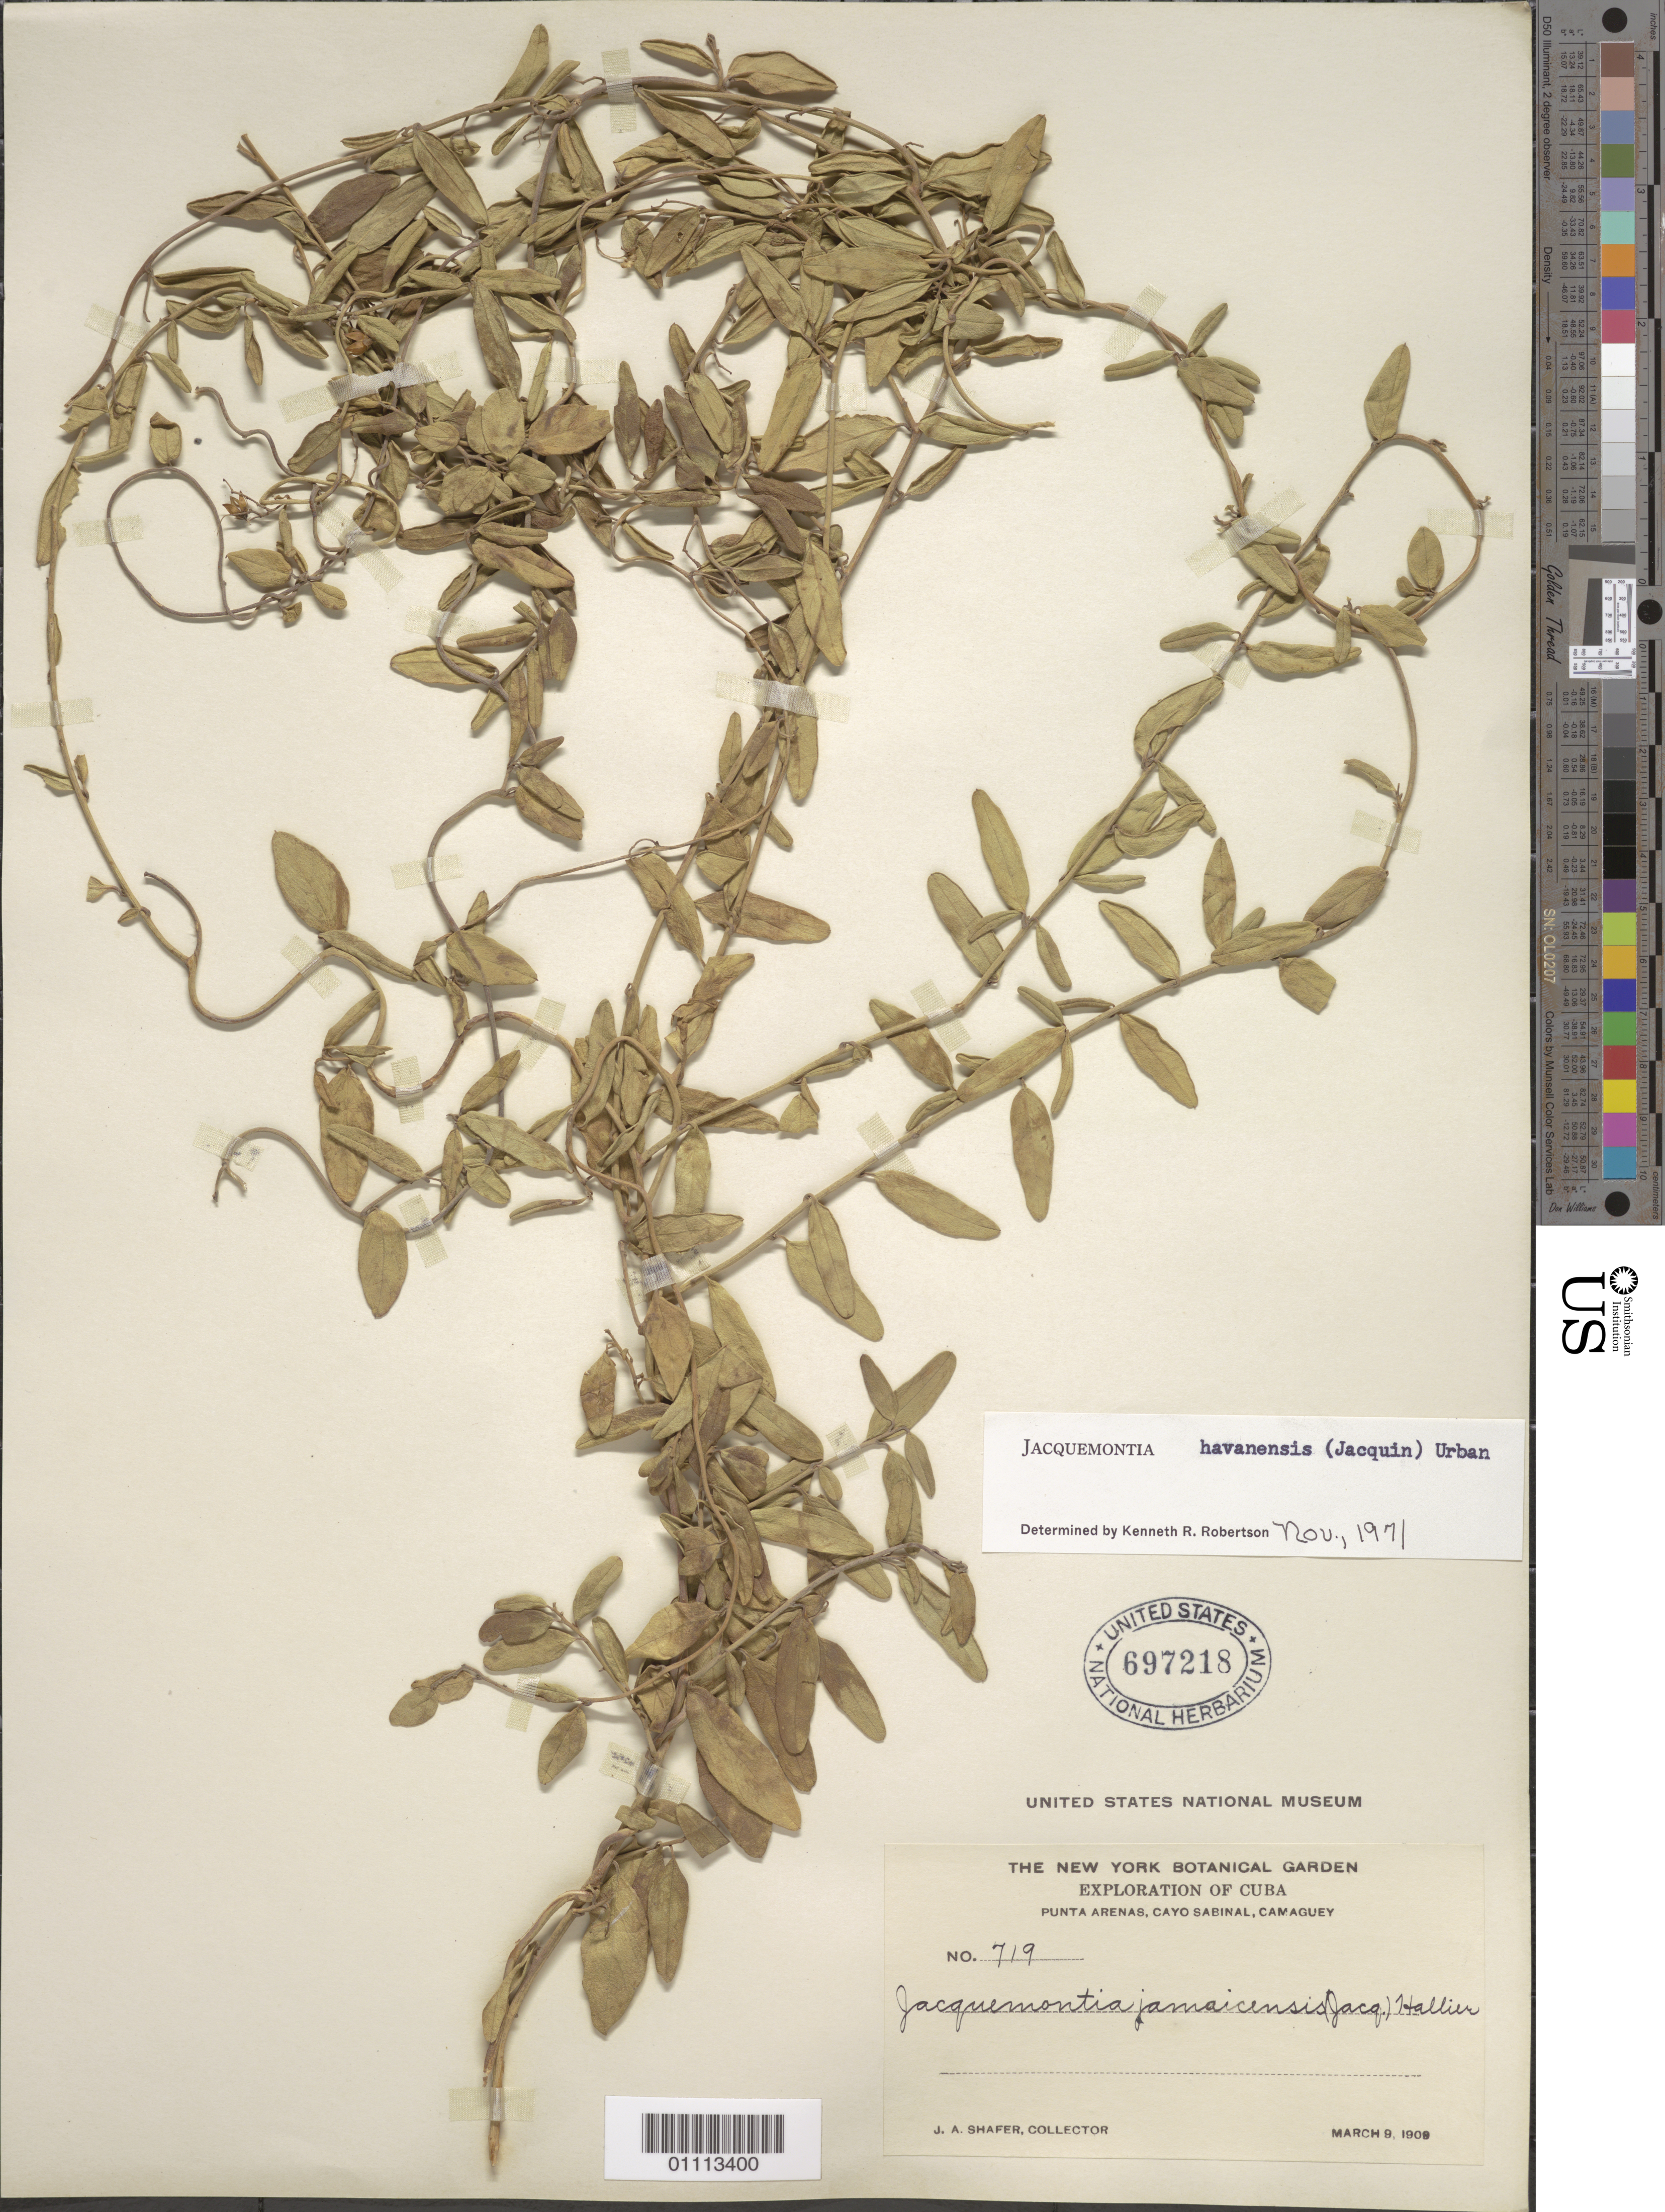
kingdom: Plantae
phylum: Tracheophyta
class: Magnoliopsida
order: Solanales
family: Convolvulaceae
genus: Jacquemontia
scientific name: Jacquemontia havanensis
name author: (Jacq.) Urb.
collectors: J. A. Shafer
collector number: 719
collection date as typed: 09 Mar 1909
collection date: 1909-03-09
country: Cuba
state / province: Camagüey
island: Cuba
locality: Punta Arenas, Cayo Sabinal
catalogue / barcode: US 697218